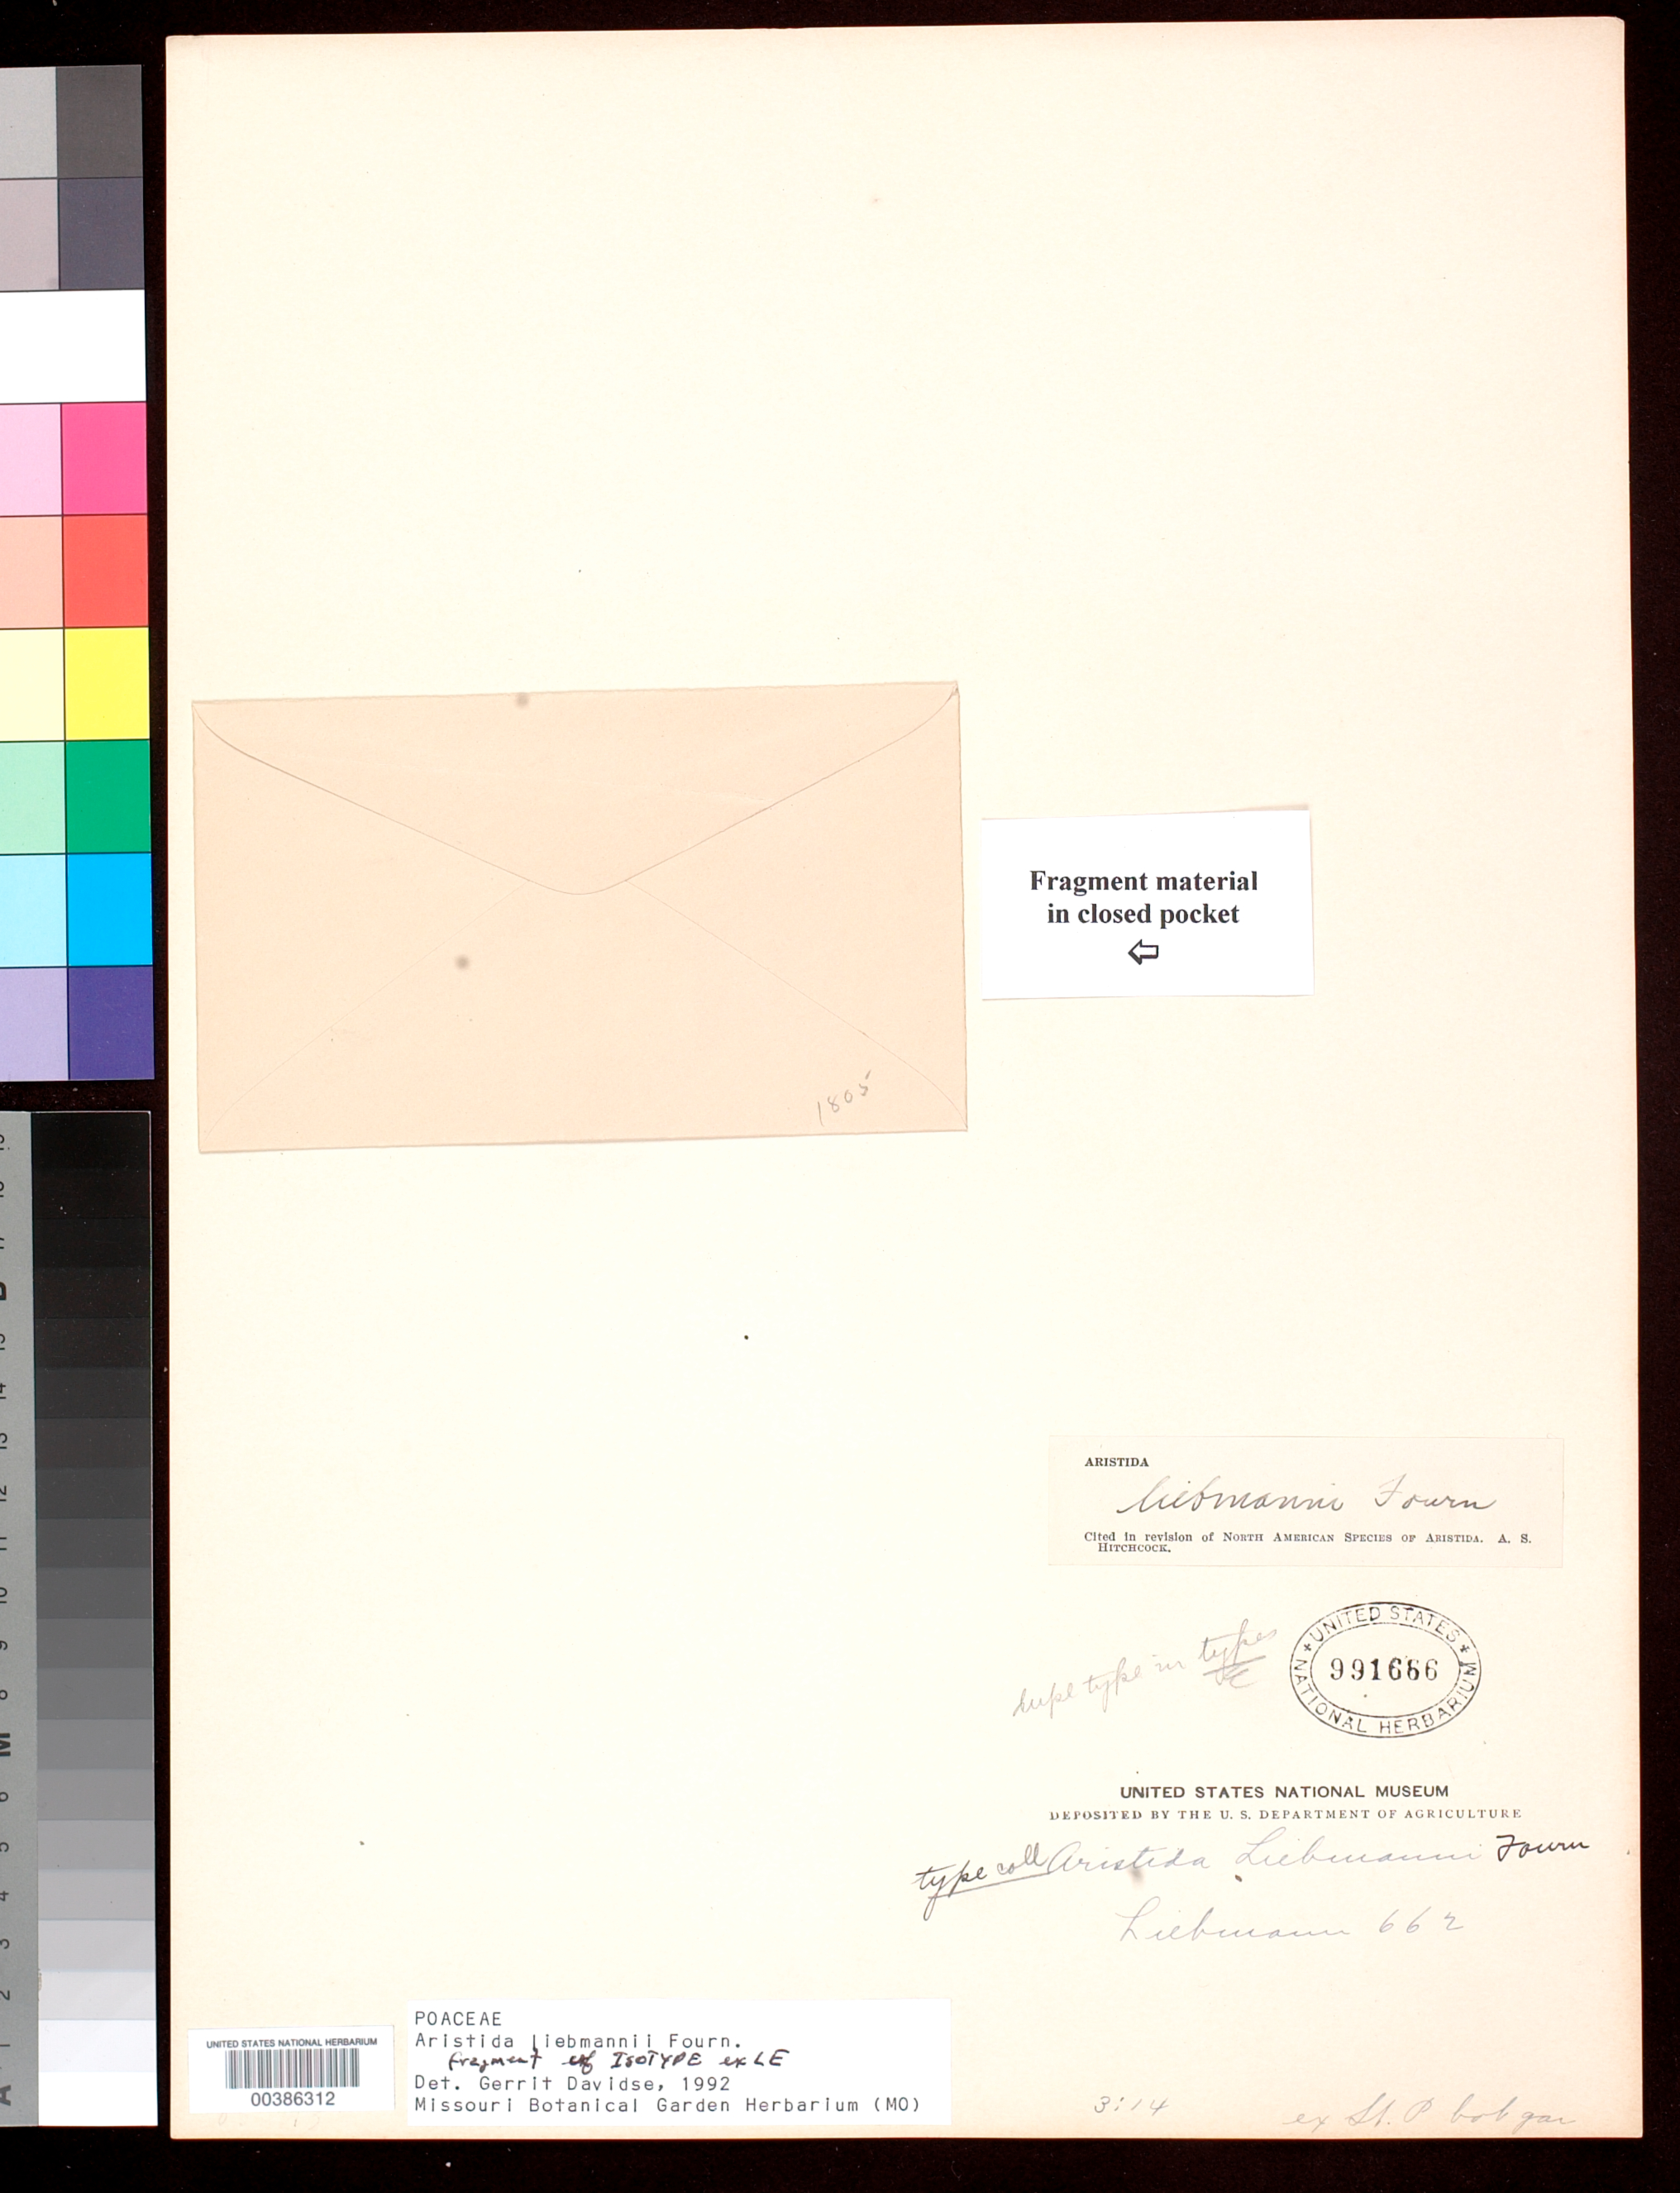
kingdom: Plantae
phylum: Tracheophyta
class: Liliopsida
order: Poales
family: Poaceae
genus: Aristida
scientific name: Aristida liebmannii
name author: E. Fourn.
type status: Isotype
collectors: F. M. Liebmann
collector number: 662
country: Mexico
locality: E of Monserrat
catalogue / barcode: US 991666